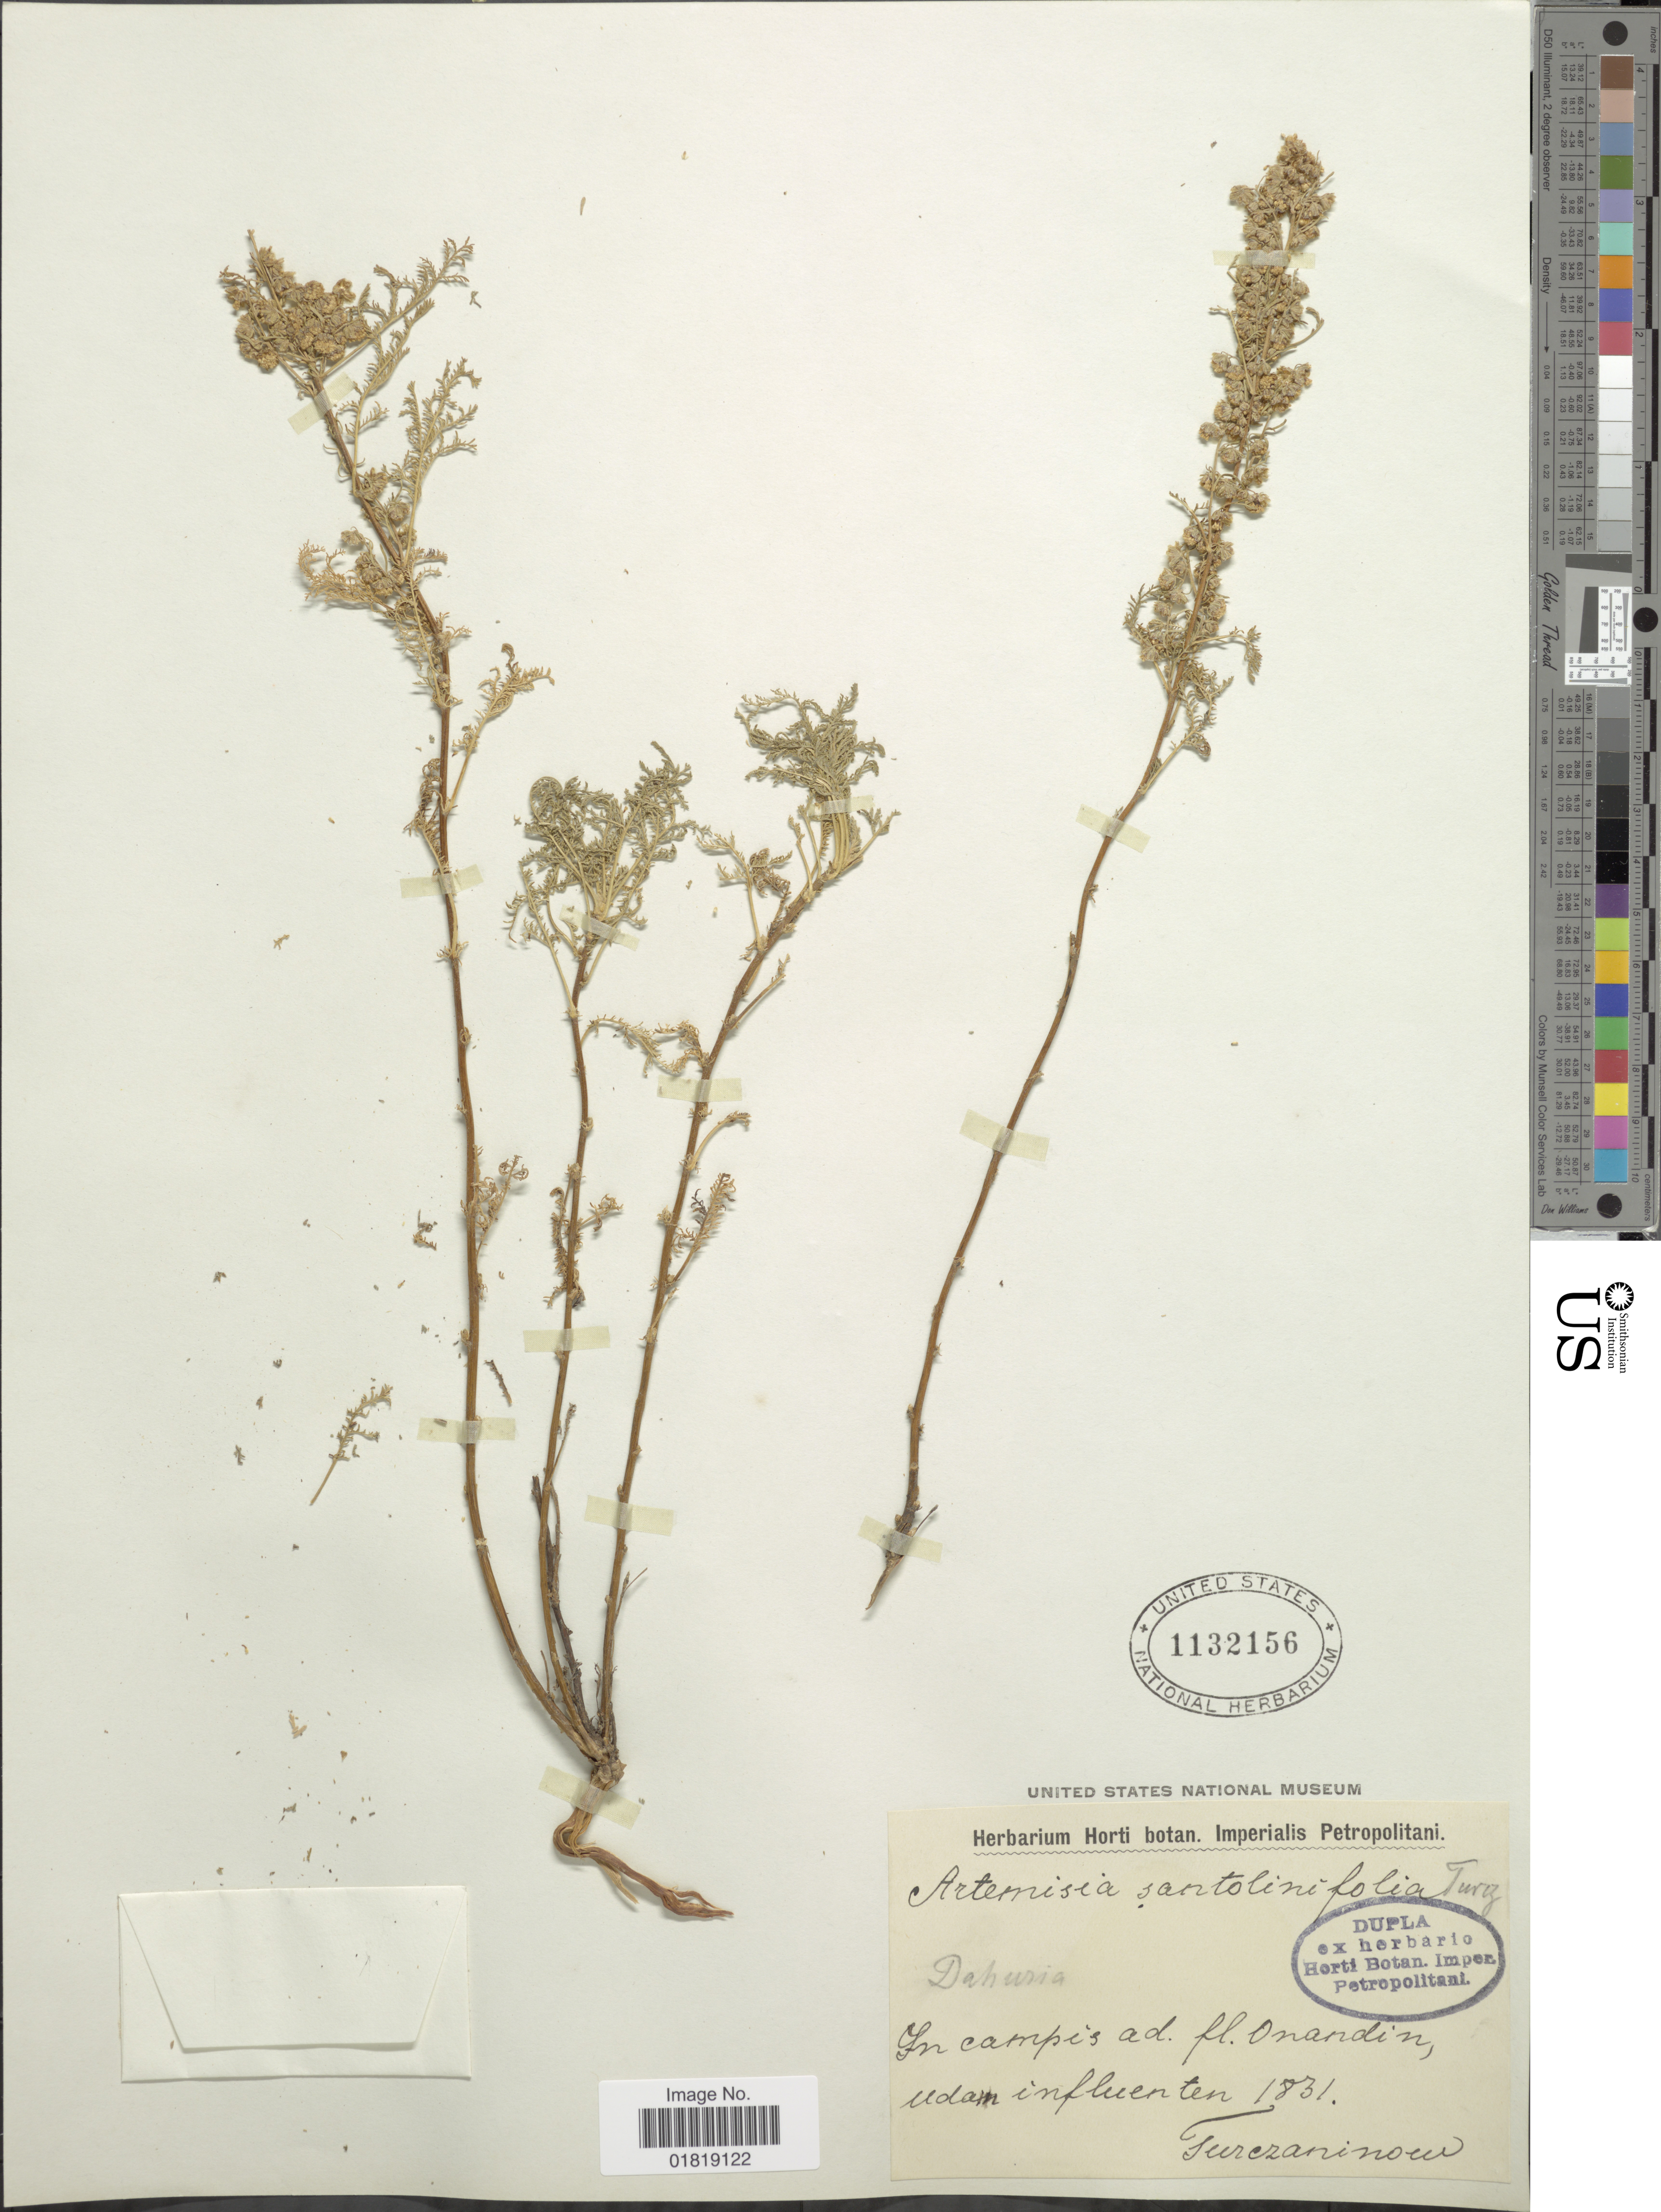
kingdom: Plantae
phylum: Tracheophyta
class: Magnoliopsida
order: Asterales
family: Asteraceae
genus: Artemisia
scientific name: Artemisia santolinifolia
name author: Turcz. ex Besser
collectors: Turczaninov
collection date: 1831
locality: In campis ad. fl. Onandin, udam influenten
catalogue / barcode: US 1132156